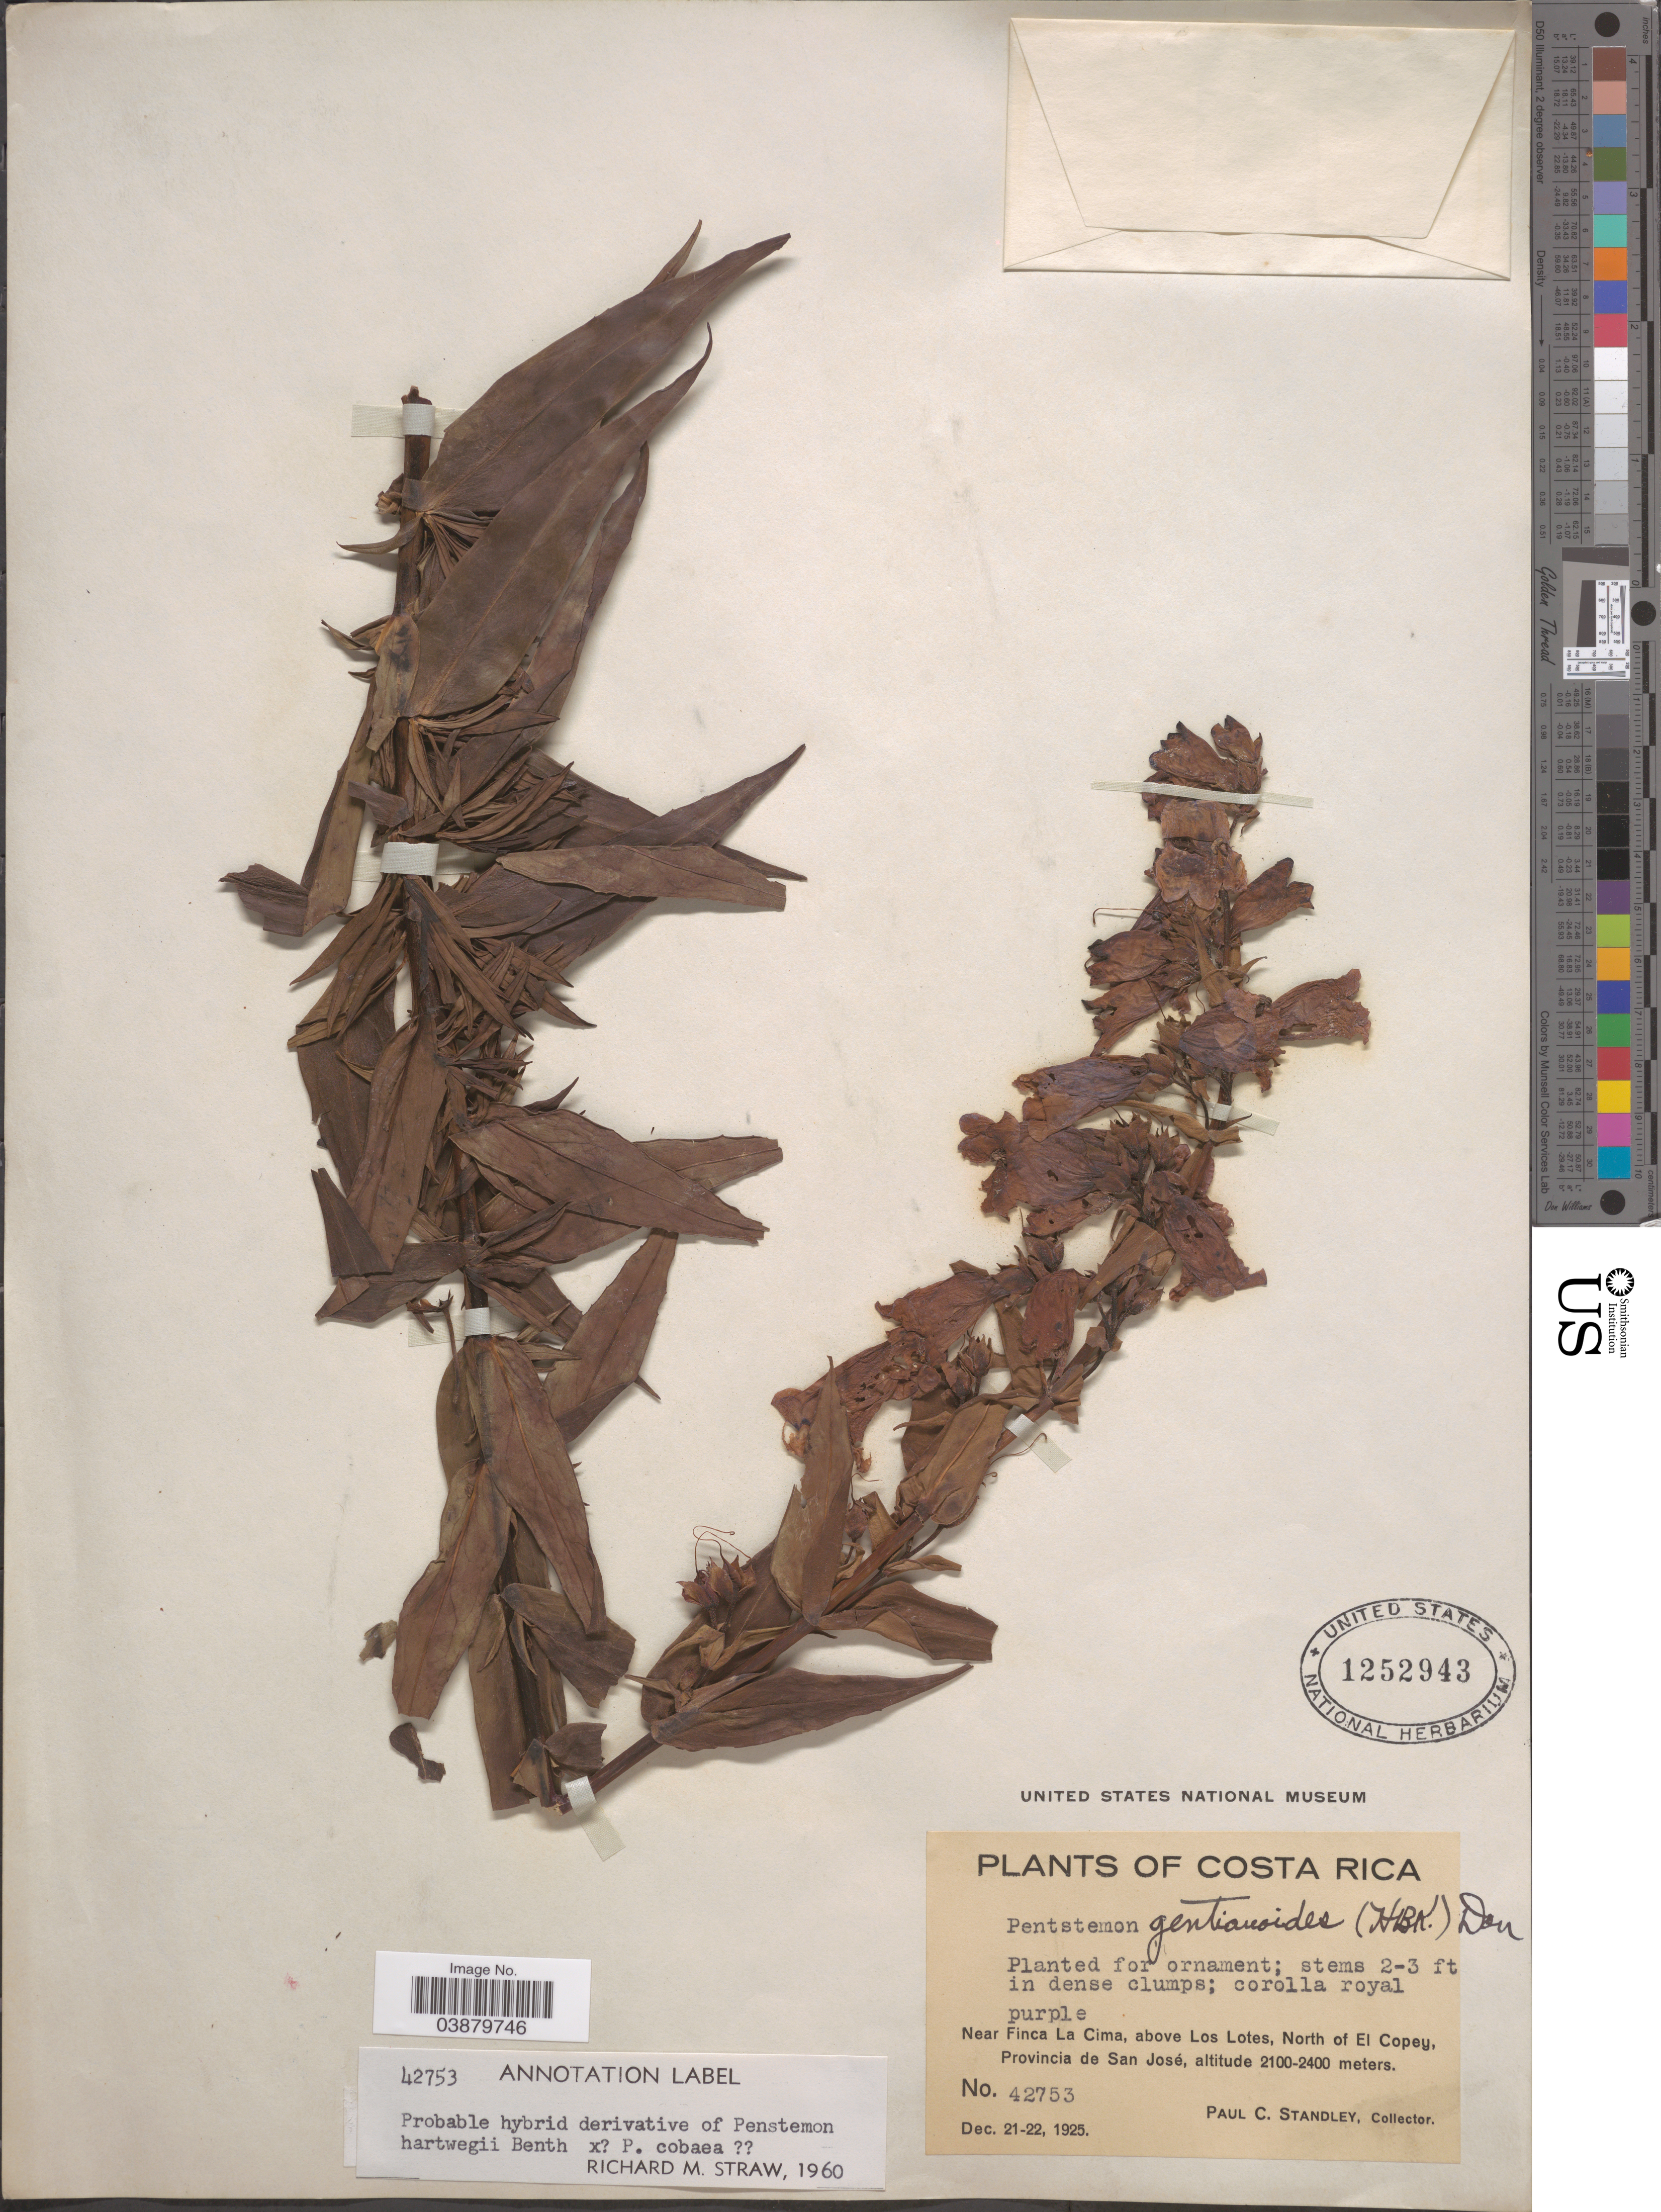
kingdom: Plantae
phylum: Tracheophyta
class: Magnoliopsida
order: Lamiales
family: Plantaginaceae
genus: Penstemon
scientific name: Penstemon hartwegi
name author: Benth.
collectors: P. C. Standley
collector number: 42753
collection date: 1925-12-21/1925-12-22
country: Costa Rica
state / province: San José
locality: Near Finca La Cima, above Los Lotes, North of El Copey.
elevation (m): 2100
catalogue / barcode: US 1252943